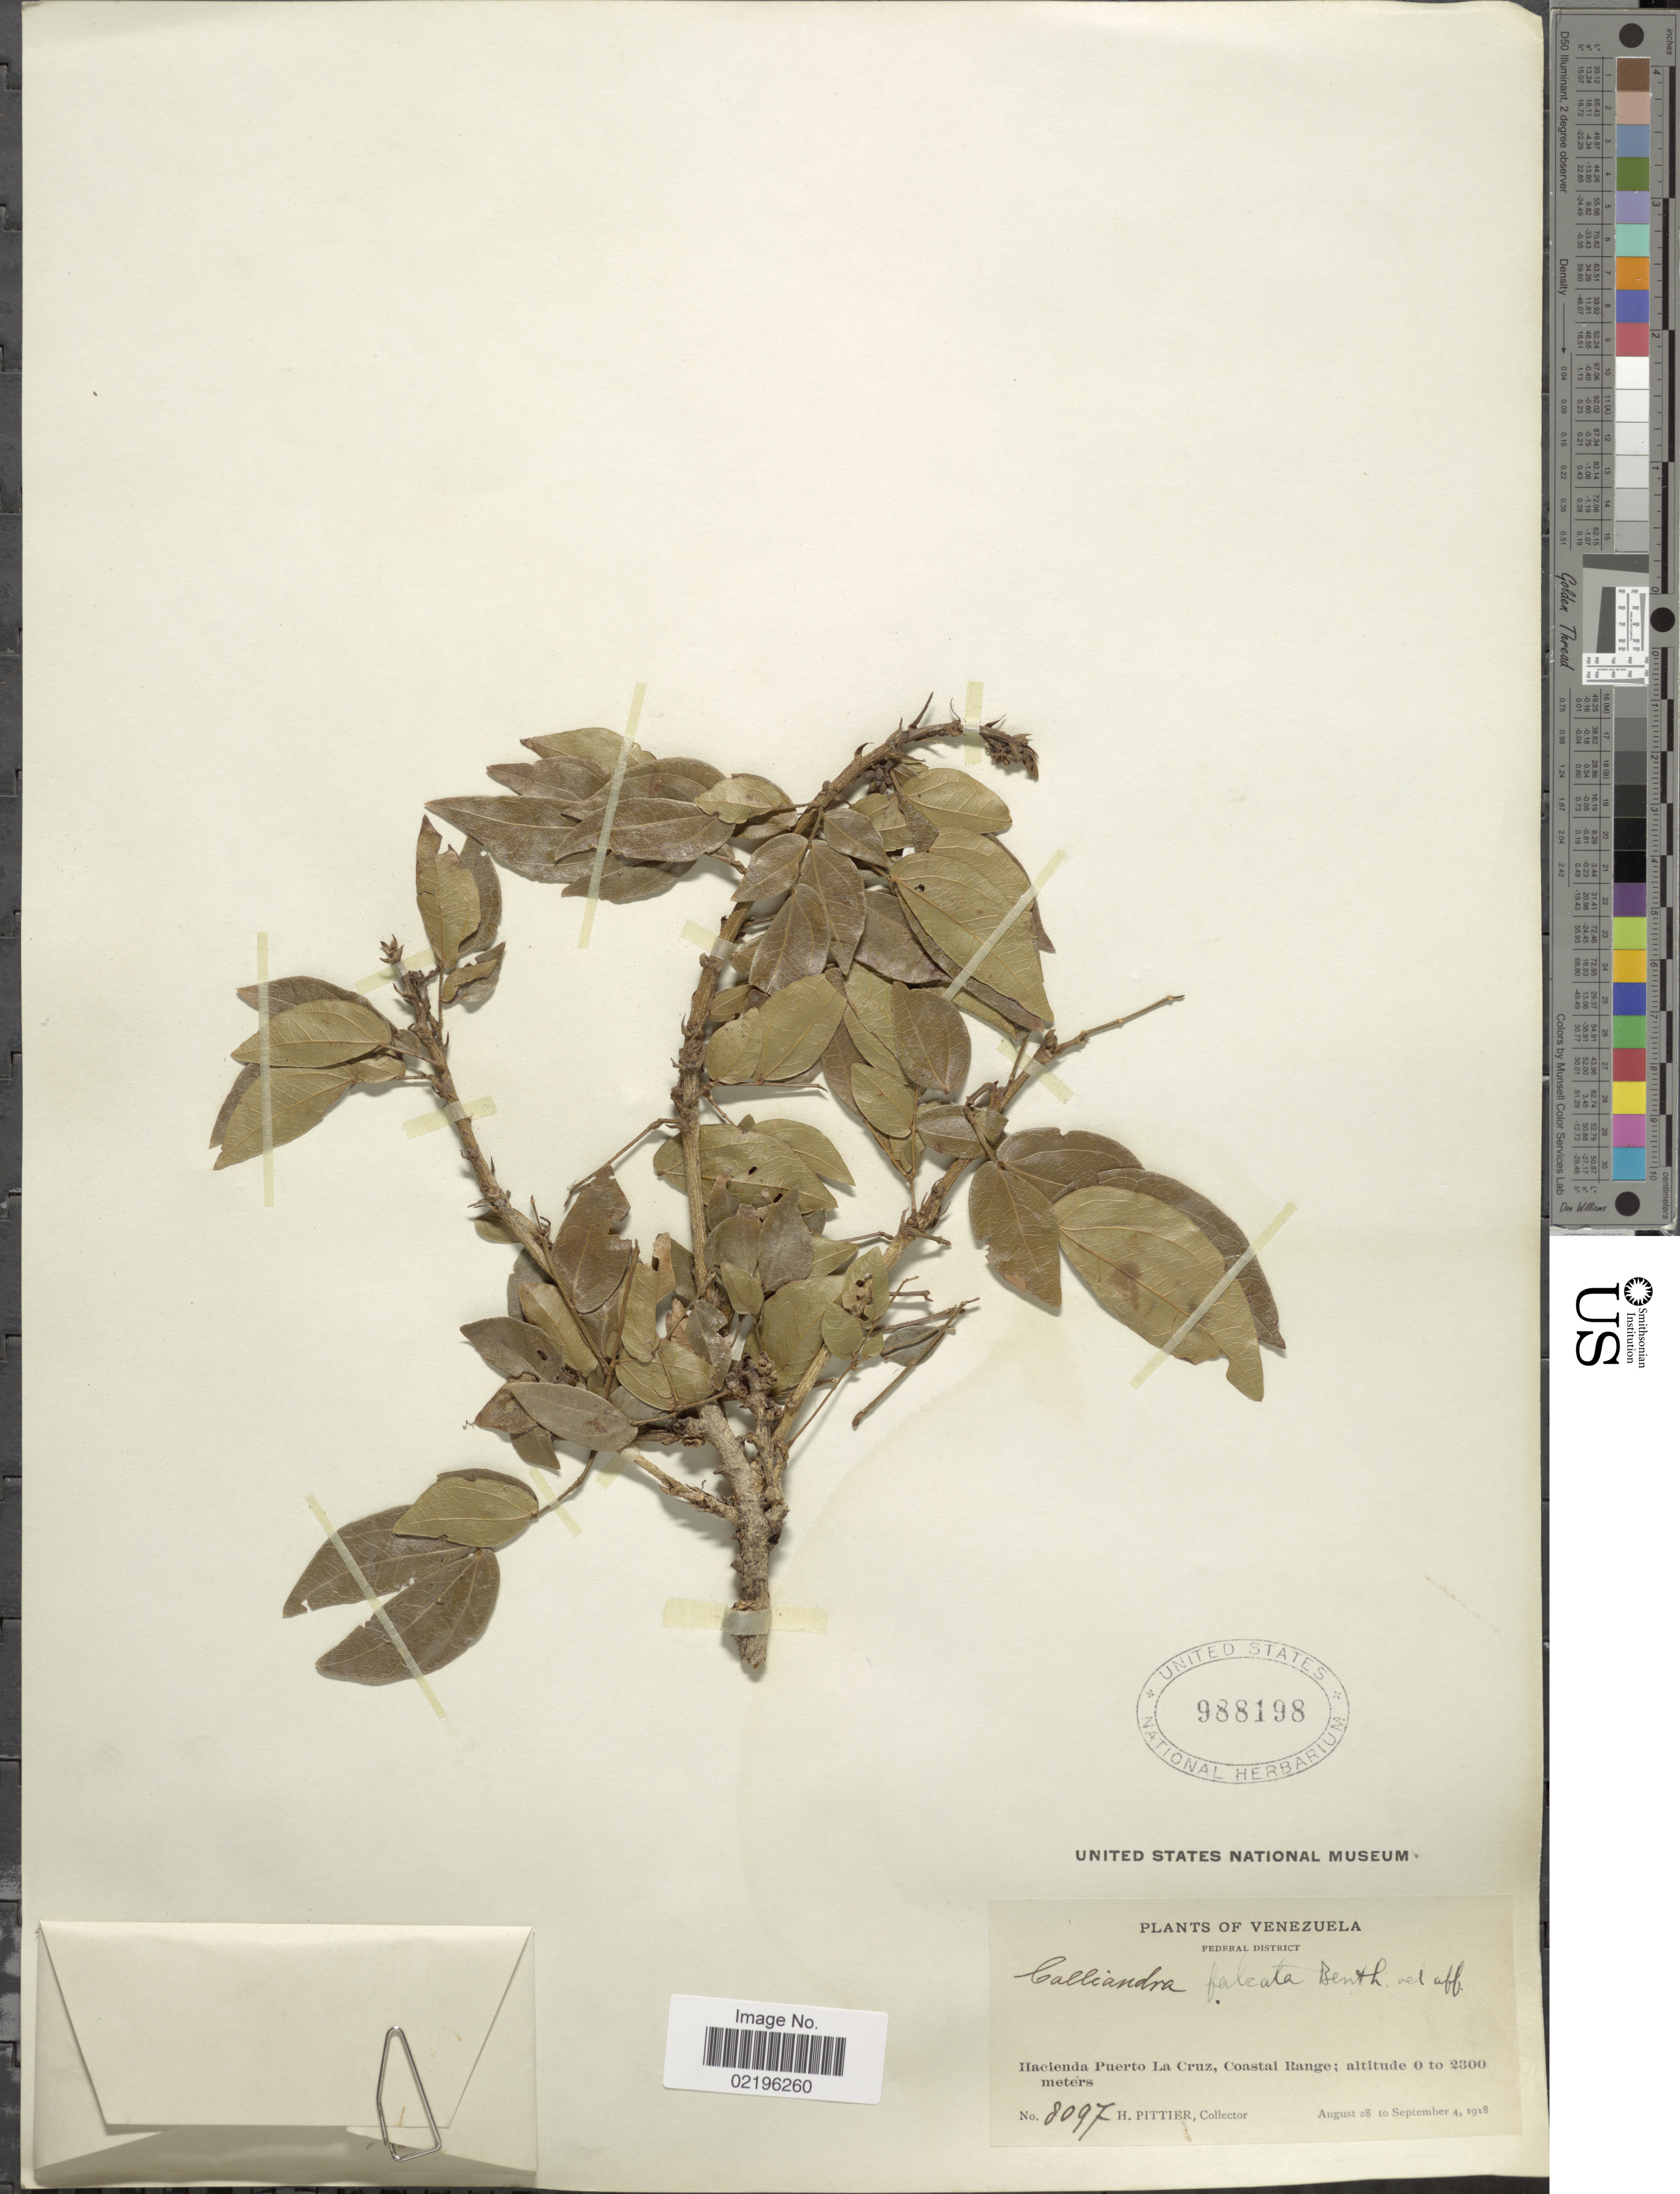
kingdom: Plantae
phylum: Tracheophyta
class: Magnoliopsida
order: Fabales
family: Fabaceae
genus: Calliandra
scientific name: Calliandra falcata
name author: Benth.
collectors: H. F. Pittier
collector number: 8097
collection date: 1918-08-28/1918-09-04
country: Venezuela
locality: Federal District, Hacienda Puerto La Cruz, Coastal Range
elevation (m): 0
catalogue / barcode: US 988198